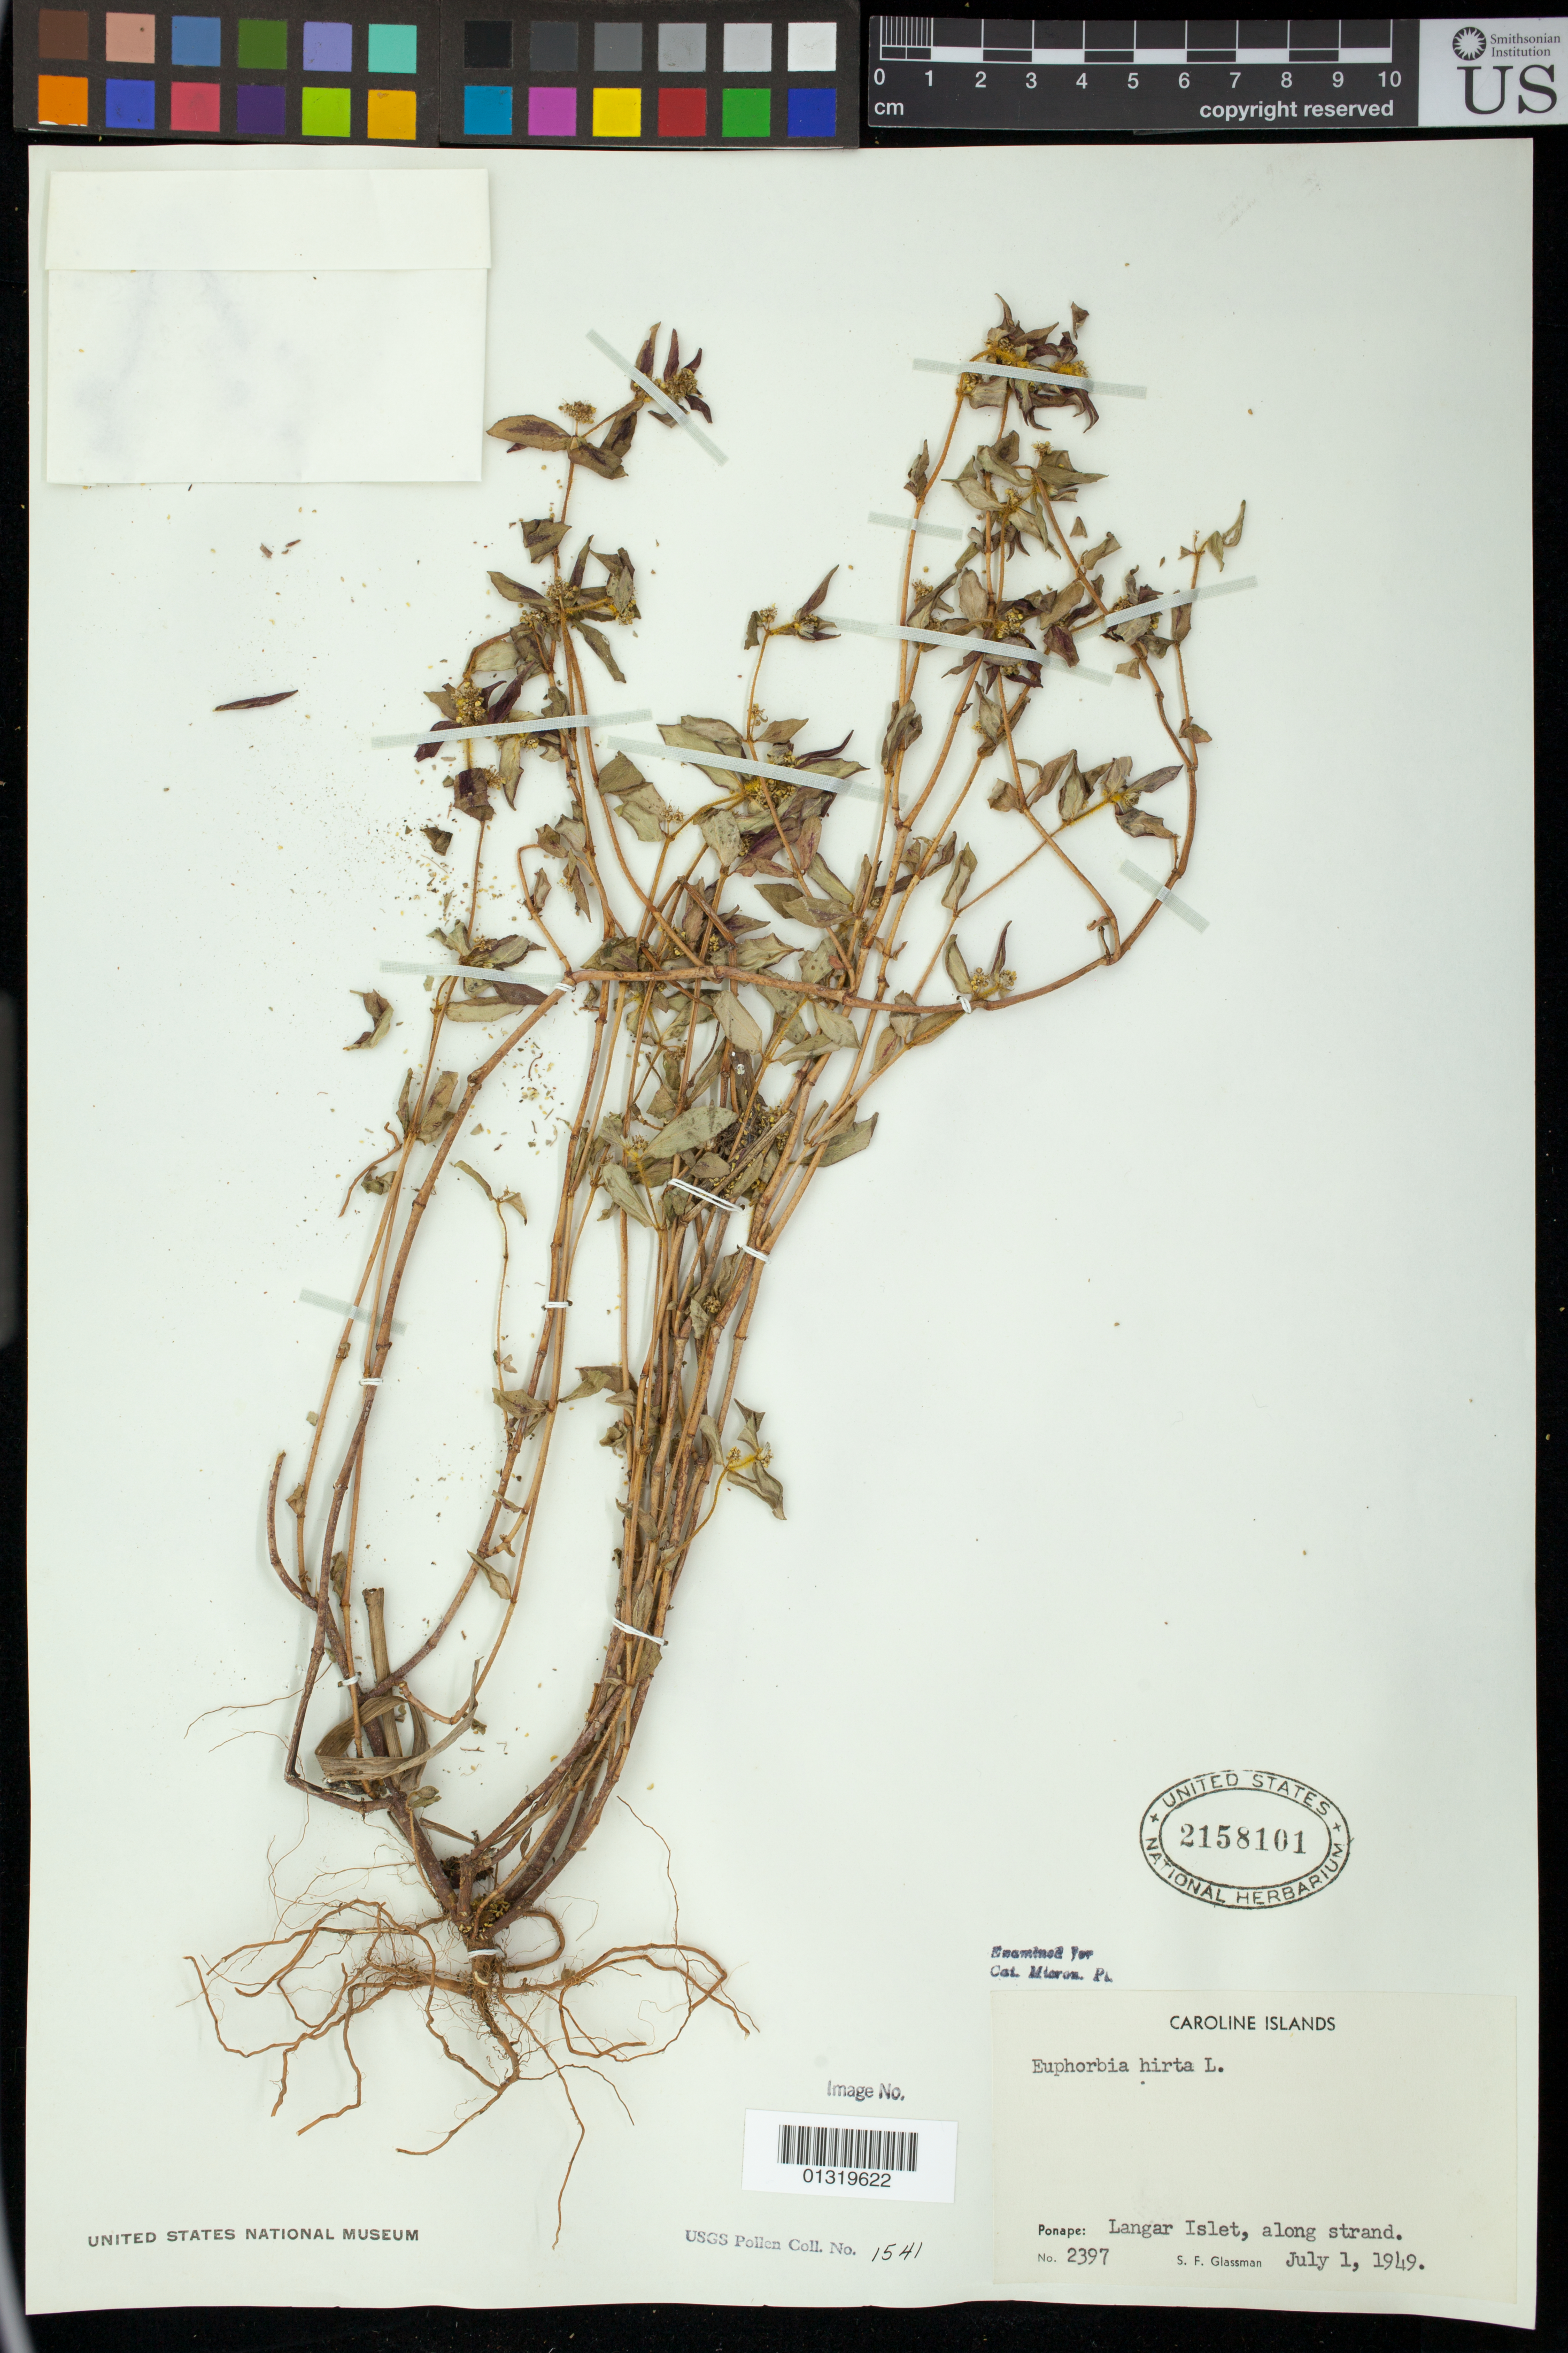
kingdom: Plantae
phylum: Tracheophyta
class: Magnoliopsida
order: Malpighiales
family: Euphorbiaceae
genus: Euphorbia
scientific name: Euphorbia hirta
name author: L.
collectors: S. F. Glassman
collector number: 2397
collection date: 1949-07-01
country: Micronesia, Federated States of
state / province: Pohnpei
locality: Langar Islet [Lenger], along strand.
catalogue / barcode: US 2158101